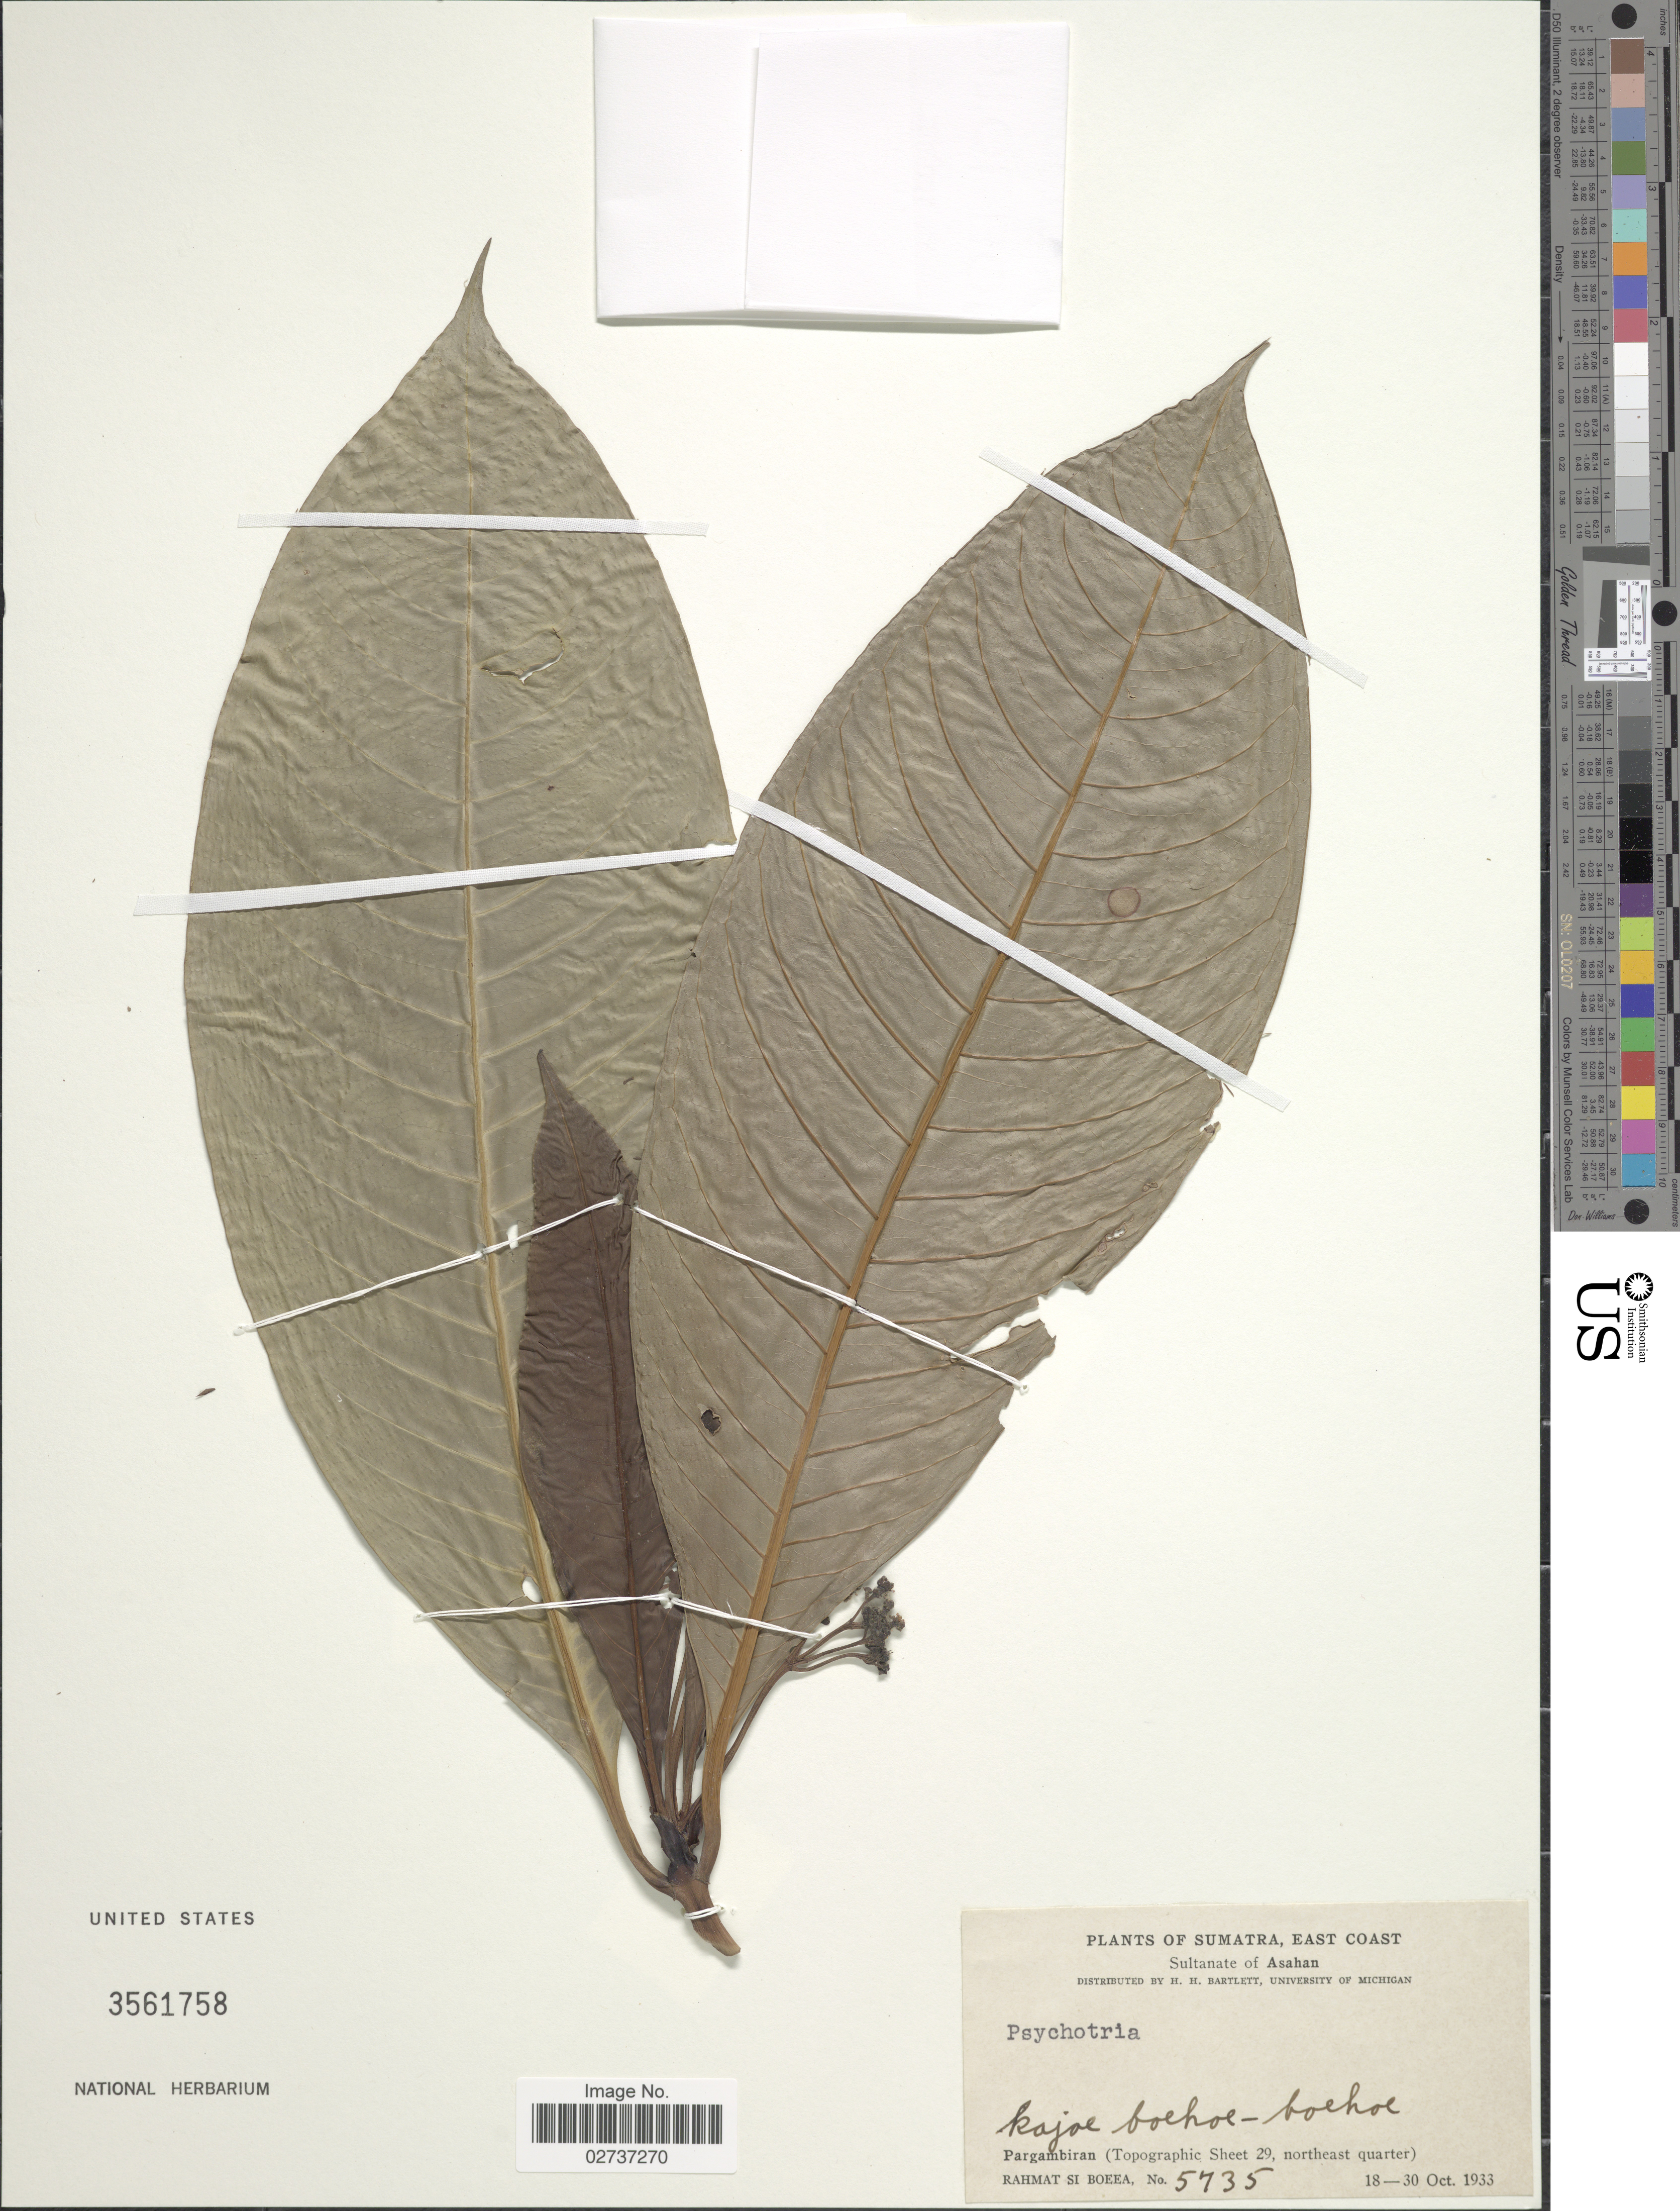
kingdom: Plantae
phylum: Tracheophyta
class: Magnoliopsida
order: Gentianales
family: Rubiaceae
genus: Psychotria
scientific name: Psychotria sp.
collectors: Rahmat Si Boeea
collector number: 5735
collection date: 1933-10-18/1933-10-30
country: Indonesia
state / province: Sumatra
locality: East Coast, Sultanate of Asahan, Pargambiran (Topographic Sheet 29, northeast quarter)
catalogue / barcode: US 3561758